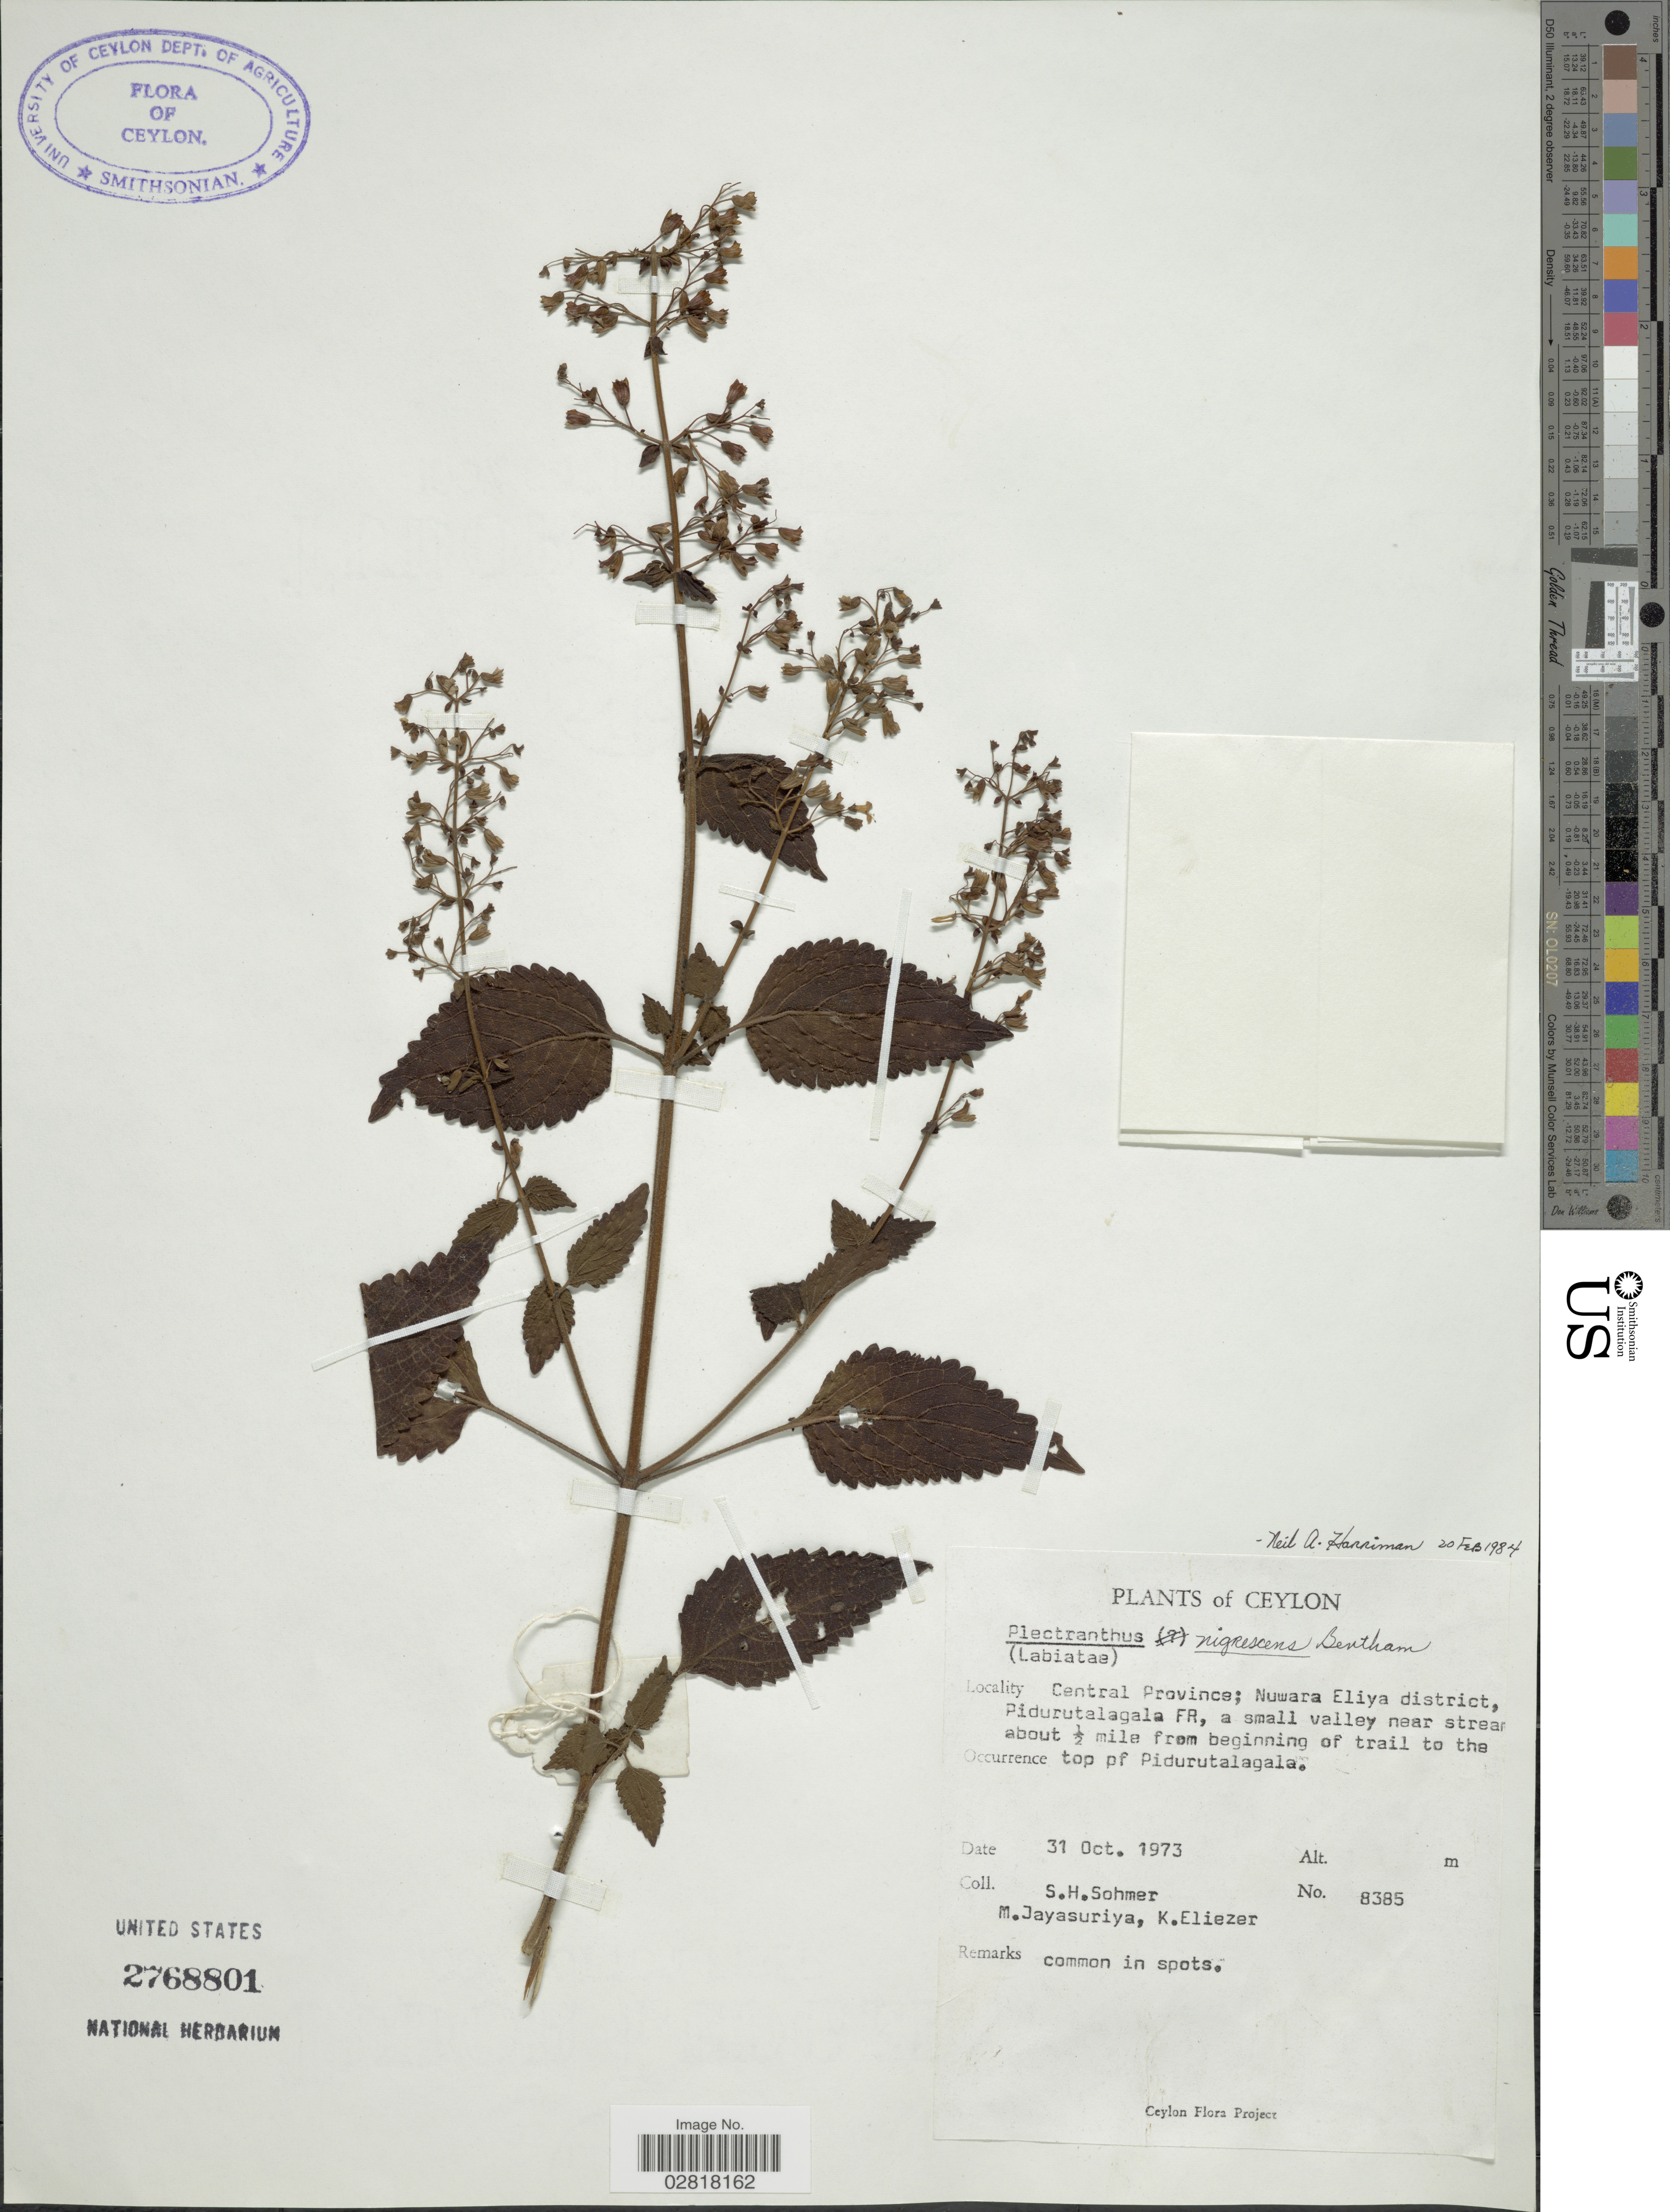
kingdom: Plantae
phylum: Tracheophyta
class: Magnoliopsida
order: Lamiales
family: Lamiaceae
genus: Plectranthus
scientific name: Plectranthus nigrescens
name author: Benth.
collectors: S. H. Sohmer, M. Jayasuriya & K. Eliezer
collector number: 8385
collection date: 1973-10-31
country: Sri Lanka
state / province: Central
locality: Ceylon, Nuwara Eliya district, Pidurutalagala FR, a small valley near stream about ½ mile from beginning of trail to the top of Pidurutalagala.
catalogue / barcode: US 2768801